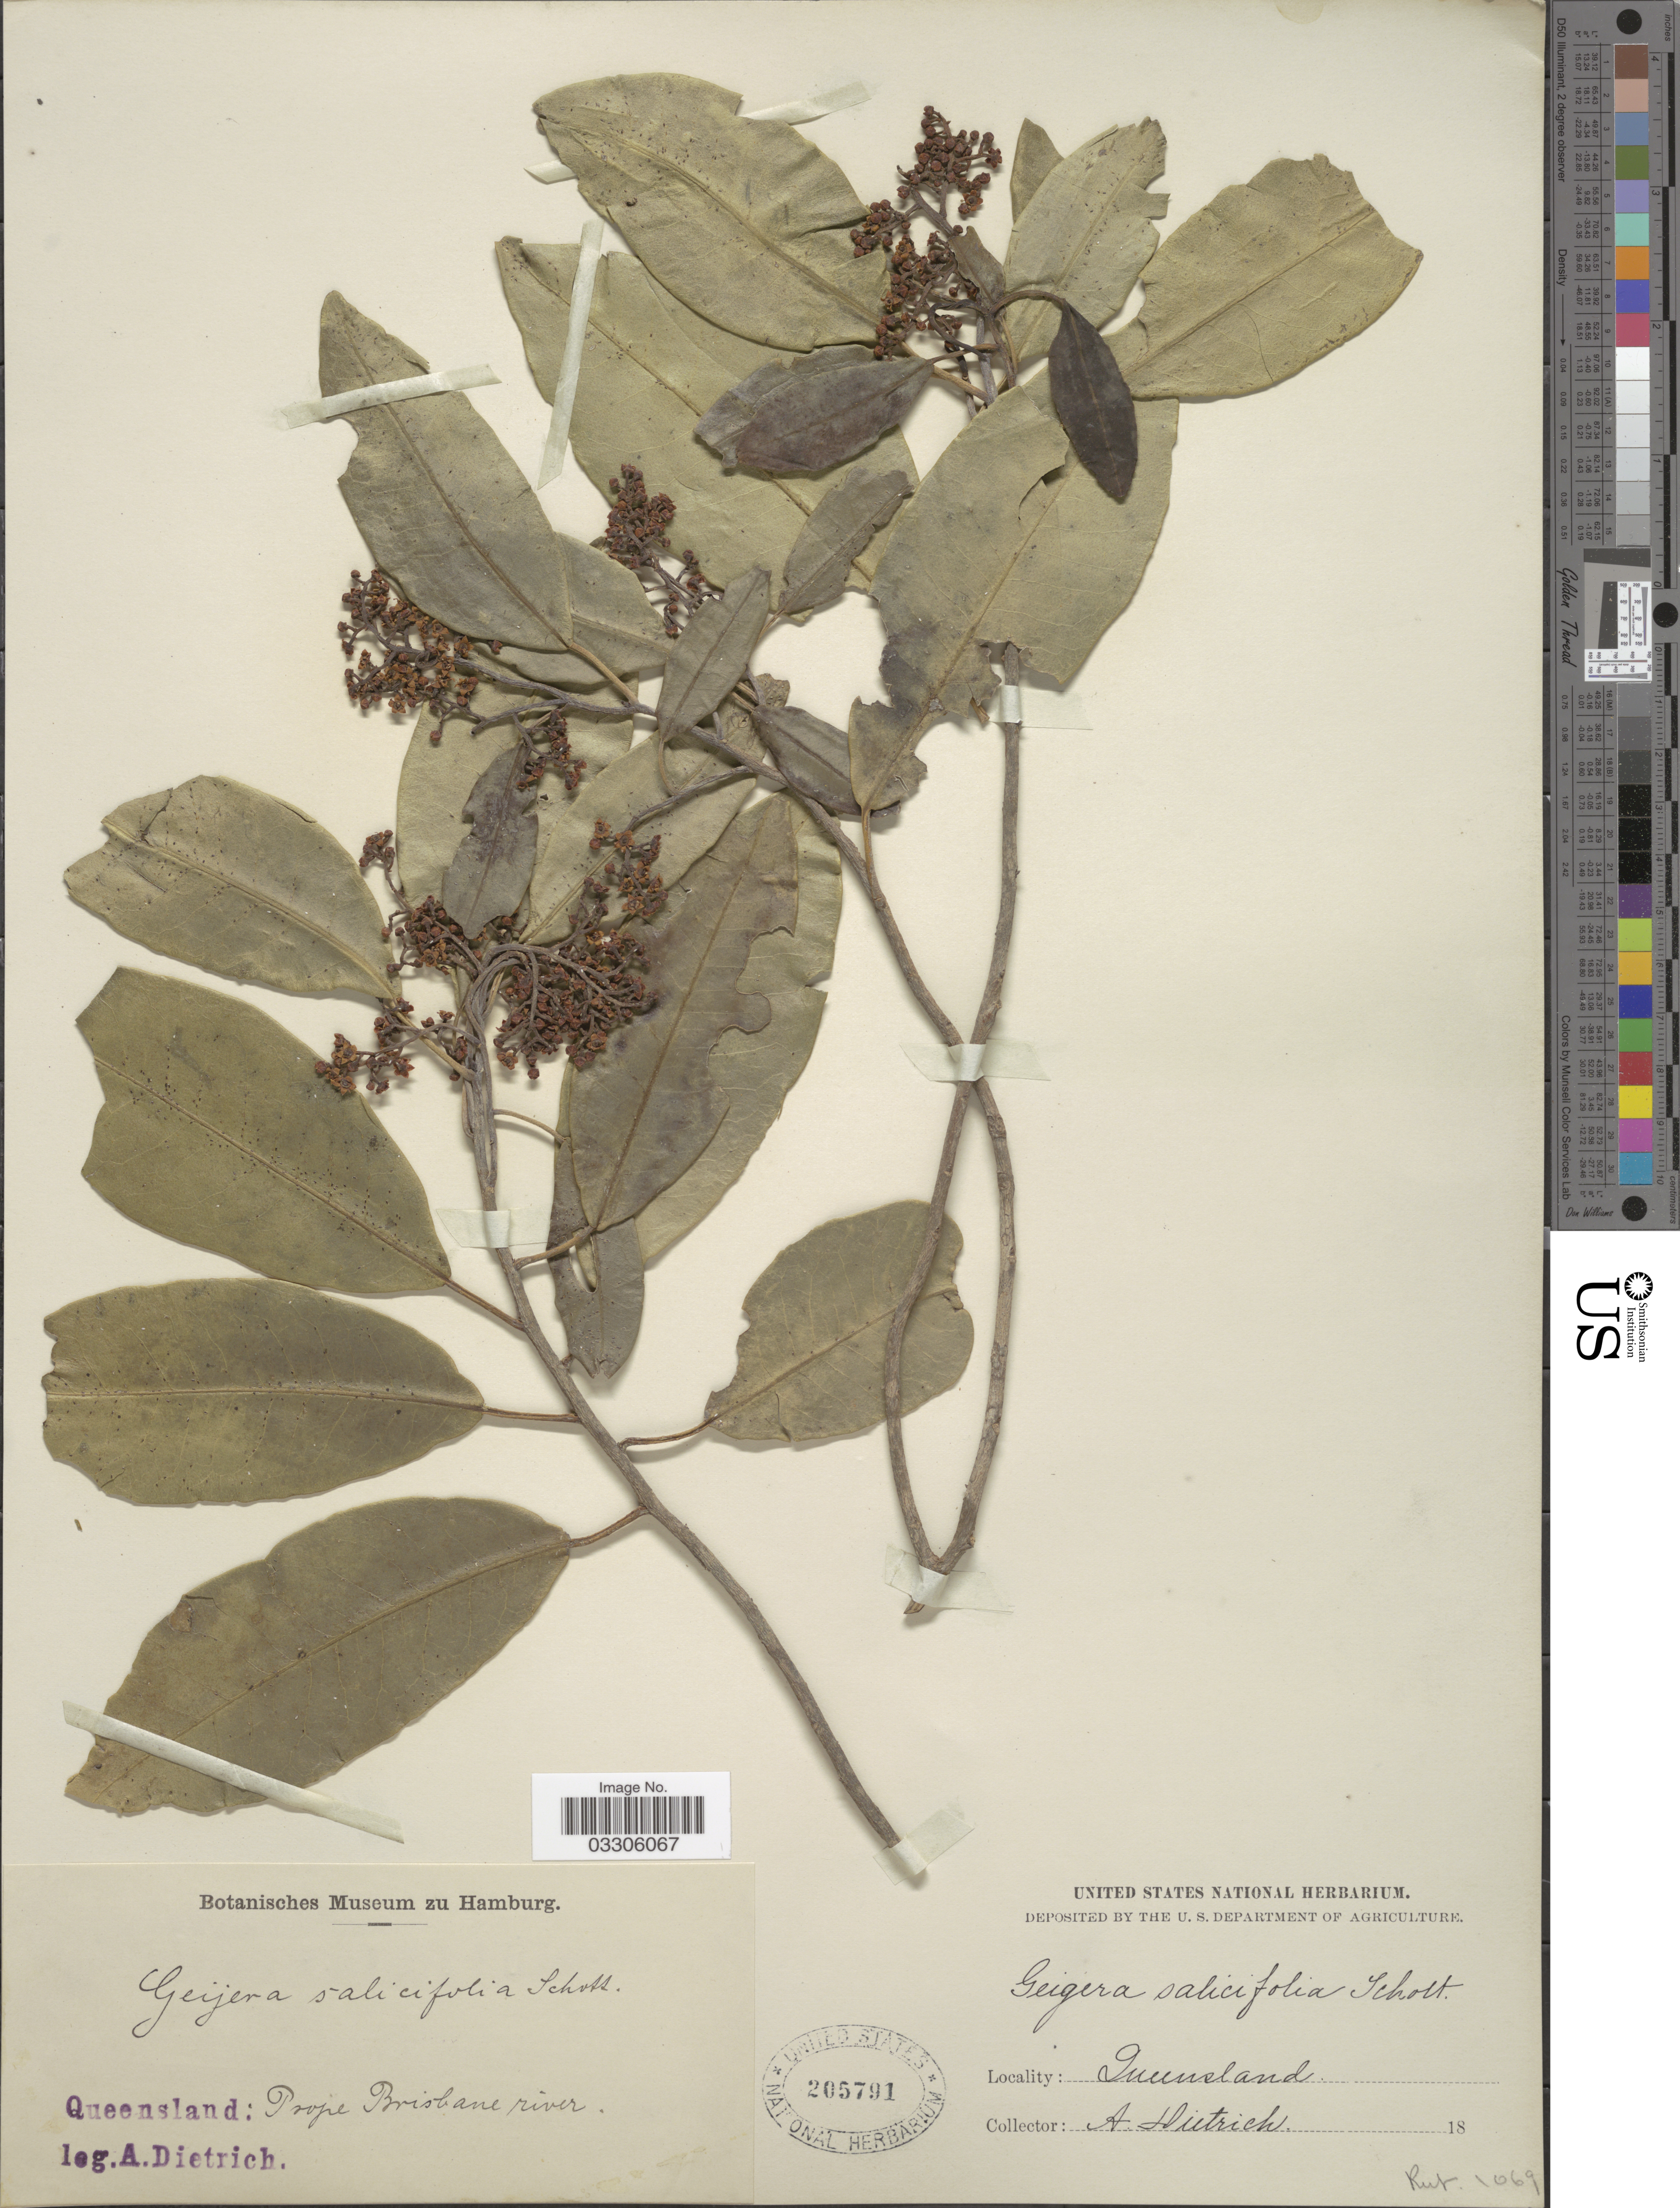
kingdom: Plantae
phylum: Tracheophyta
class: Magnoliopsida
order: Sapindales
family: Rutaceae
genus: Geijera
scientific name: Geijera salicifolia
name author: Schott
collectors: A. Dietrich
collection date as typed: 18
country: Australia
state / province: Queensland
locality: Prope Brisbane river.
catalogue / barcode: US 205791